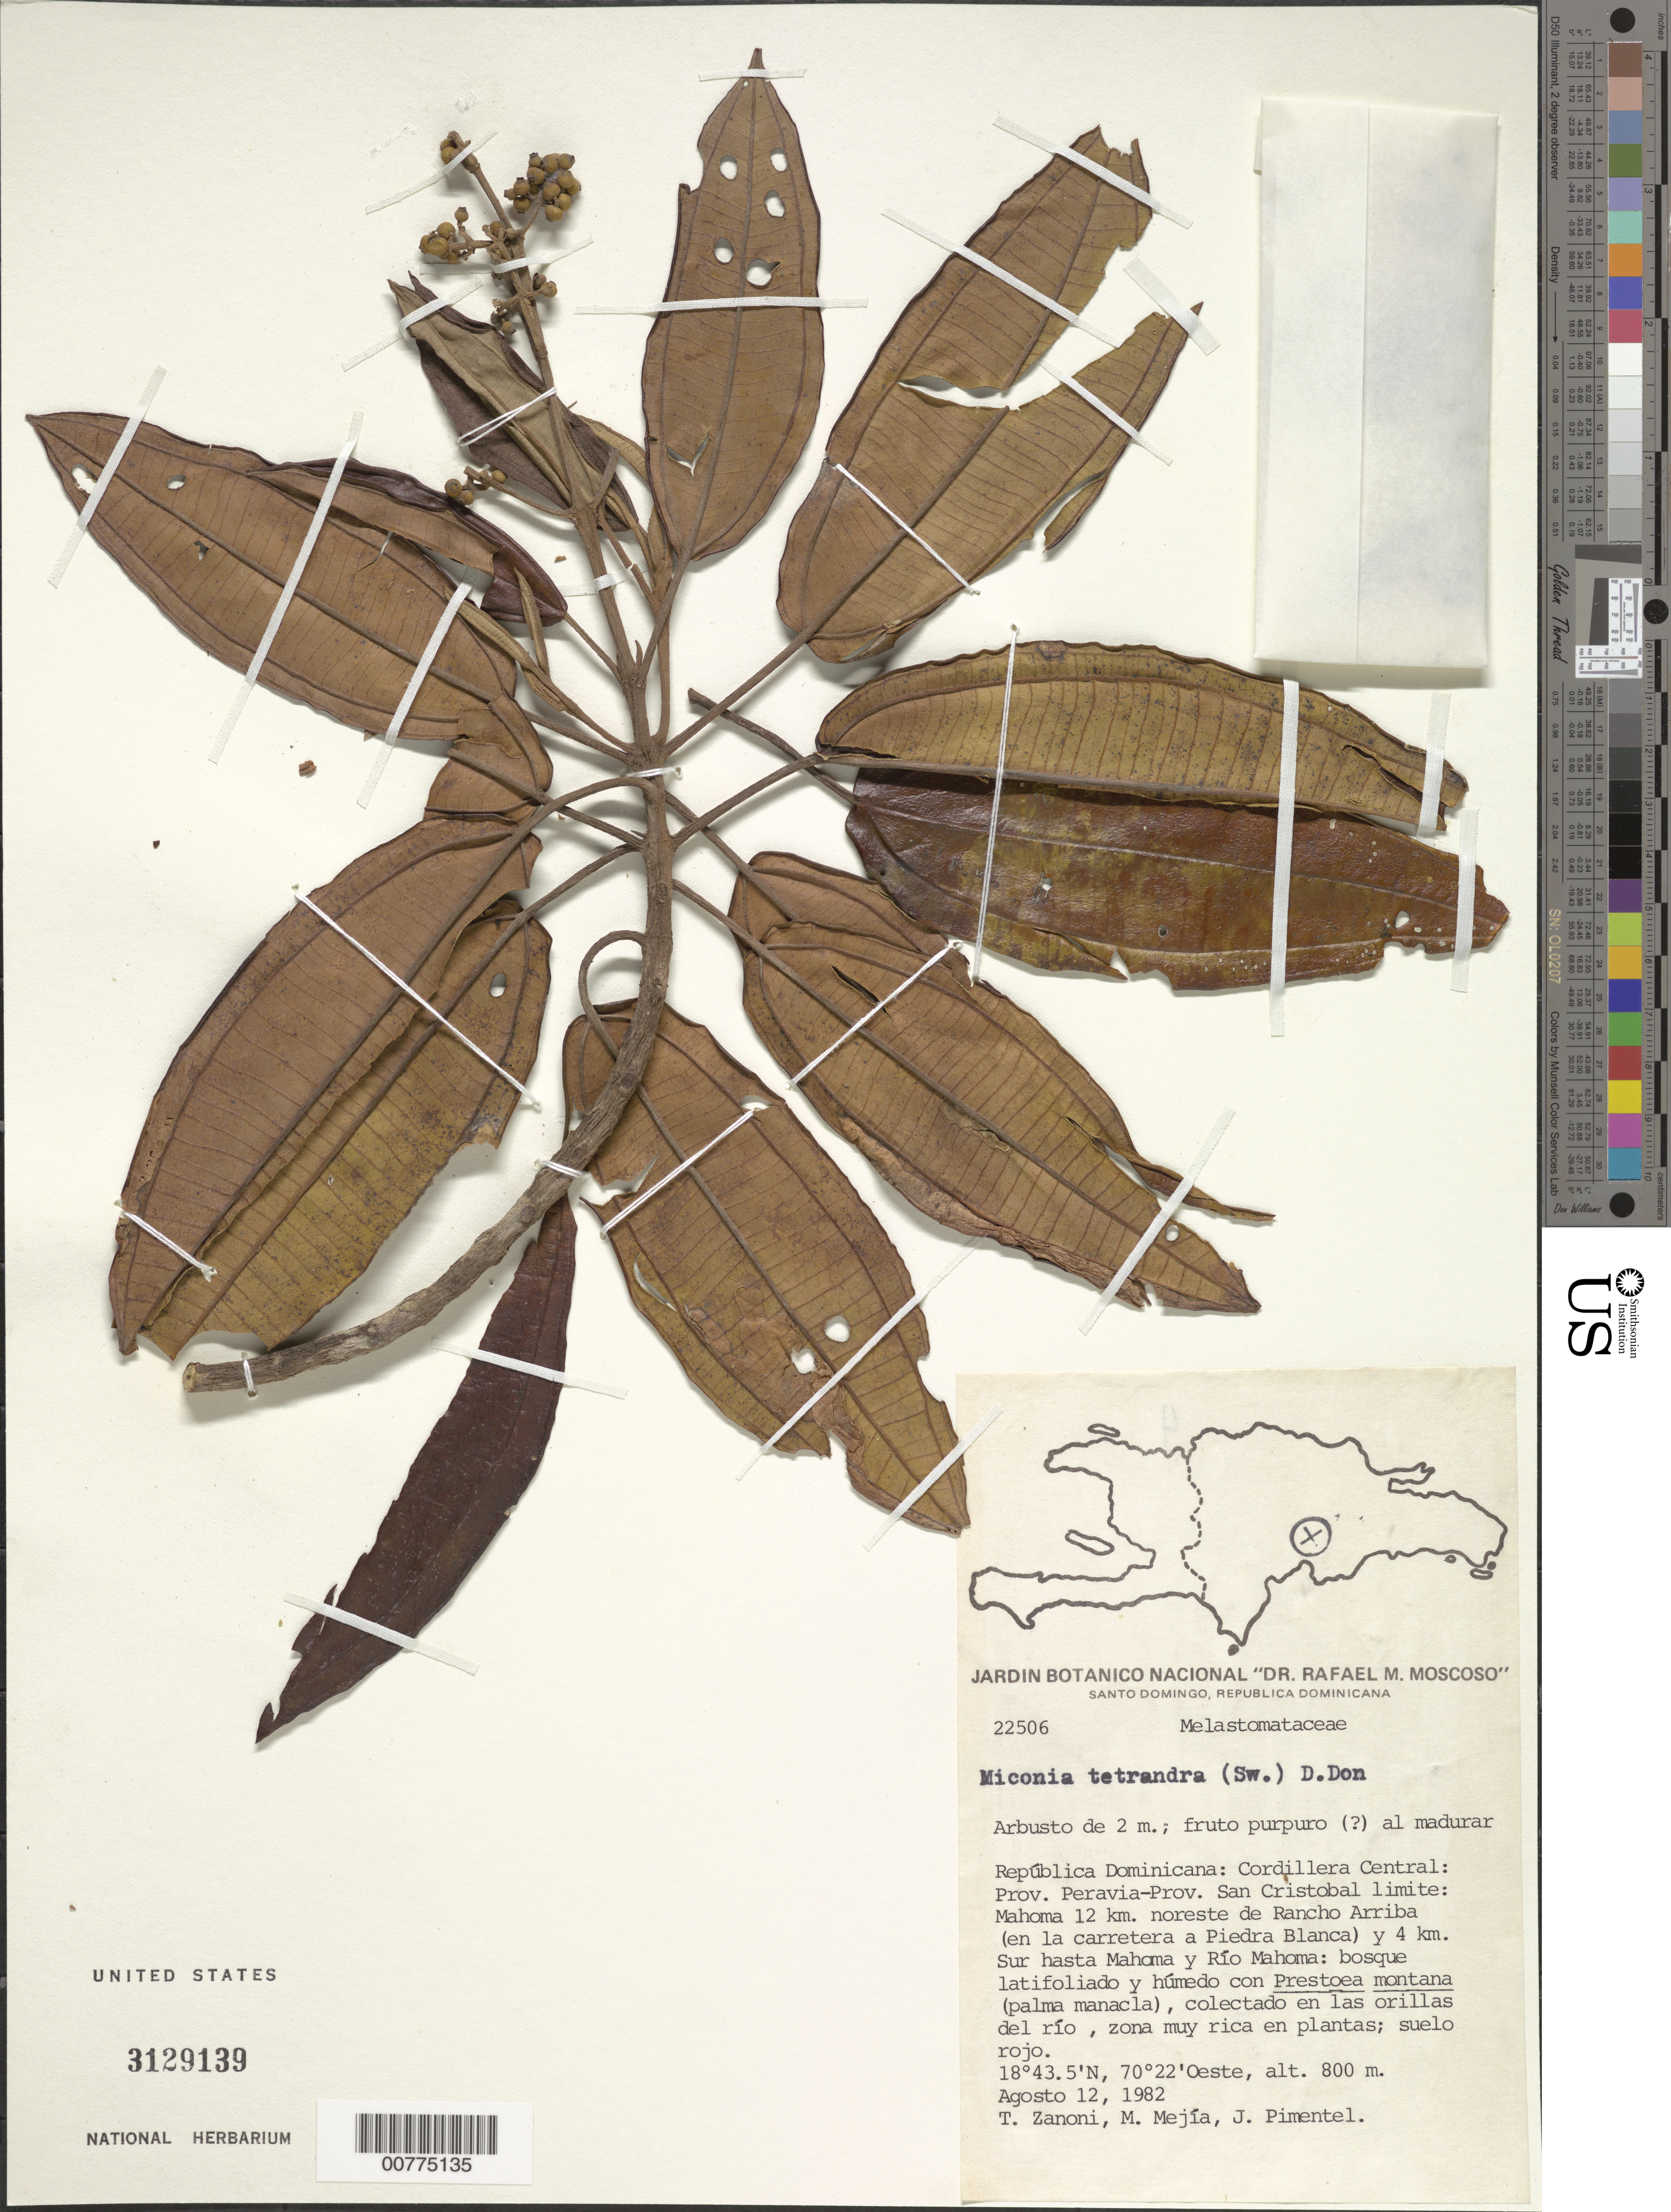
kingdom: Plantae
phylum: Tracheophyta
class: Magnoliopsida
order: Myrtales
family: Melastomataceae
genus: Miconia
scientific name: Miconia tetrandra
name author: (Sw.) D. Don ex G. Don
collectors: T. A. Zanoni, M. Mejia & J. Pimentel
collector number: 22506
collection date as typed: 12 Aug 1982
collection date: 1982-08-12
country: Dominican Republic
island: Hispaniola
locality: Peravia and San Cristobal provinces limit; Cordillera Central, Mahoma 12 km northeast of Rancho Arriba (in way to Piedra Blanca) and 4 km south to Mahoma and Mahoma River.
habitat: Broadleaf and humid forest, with Prestoea montana (manacla palm), collected in shores of river; zone rich in plants,red soil.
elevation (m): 800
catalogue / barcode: US 3129139